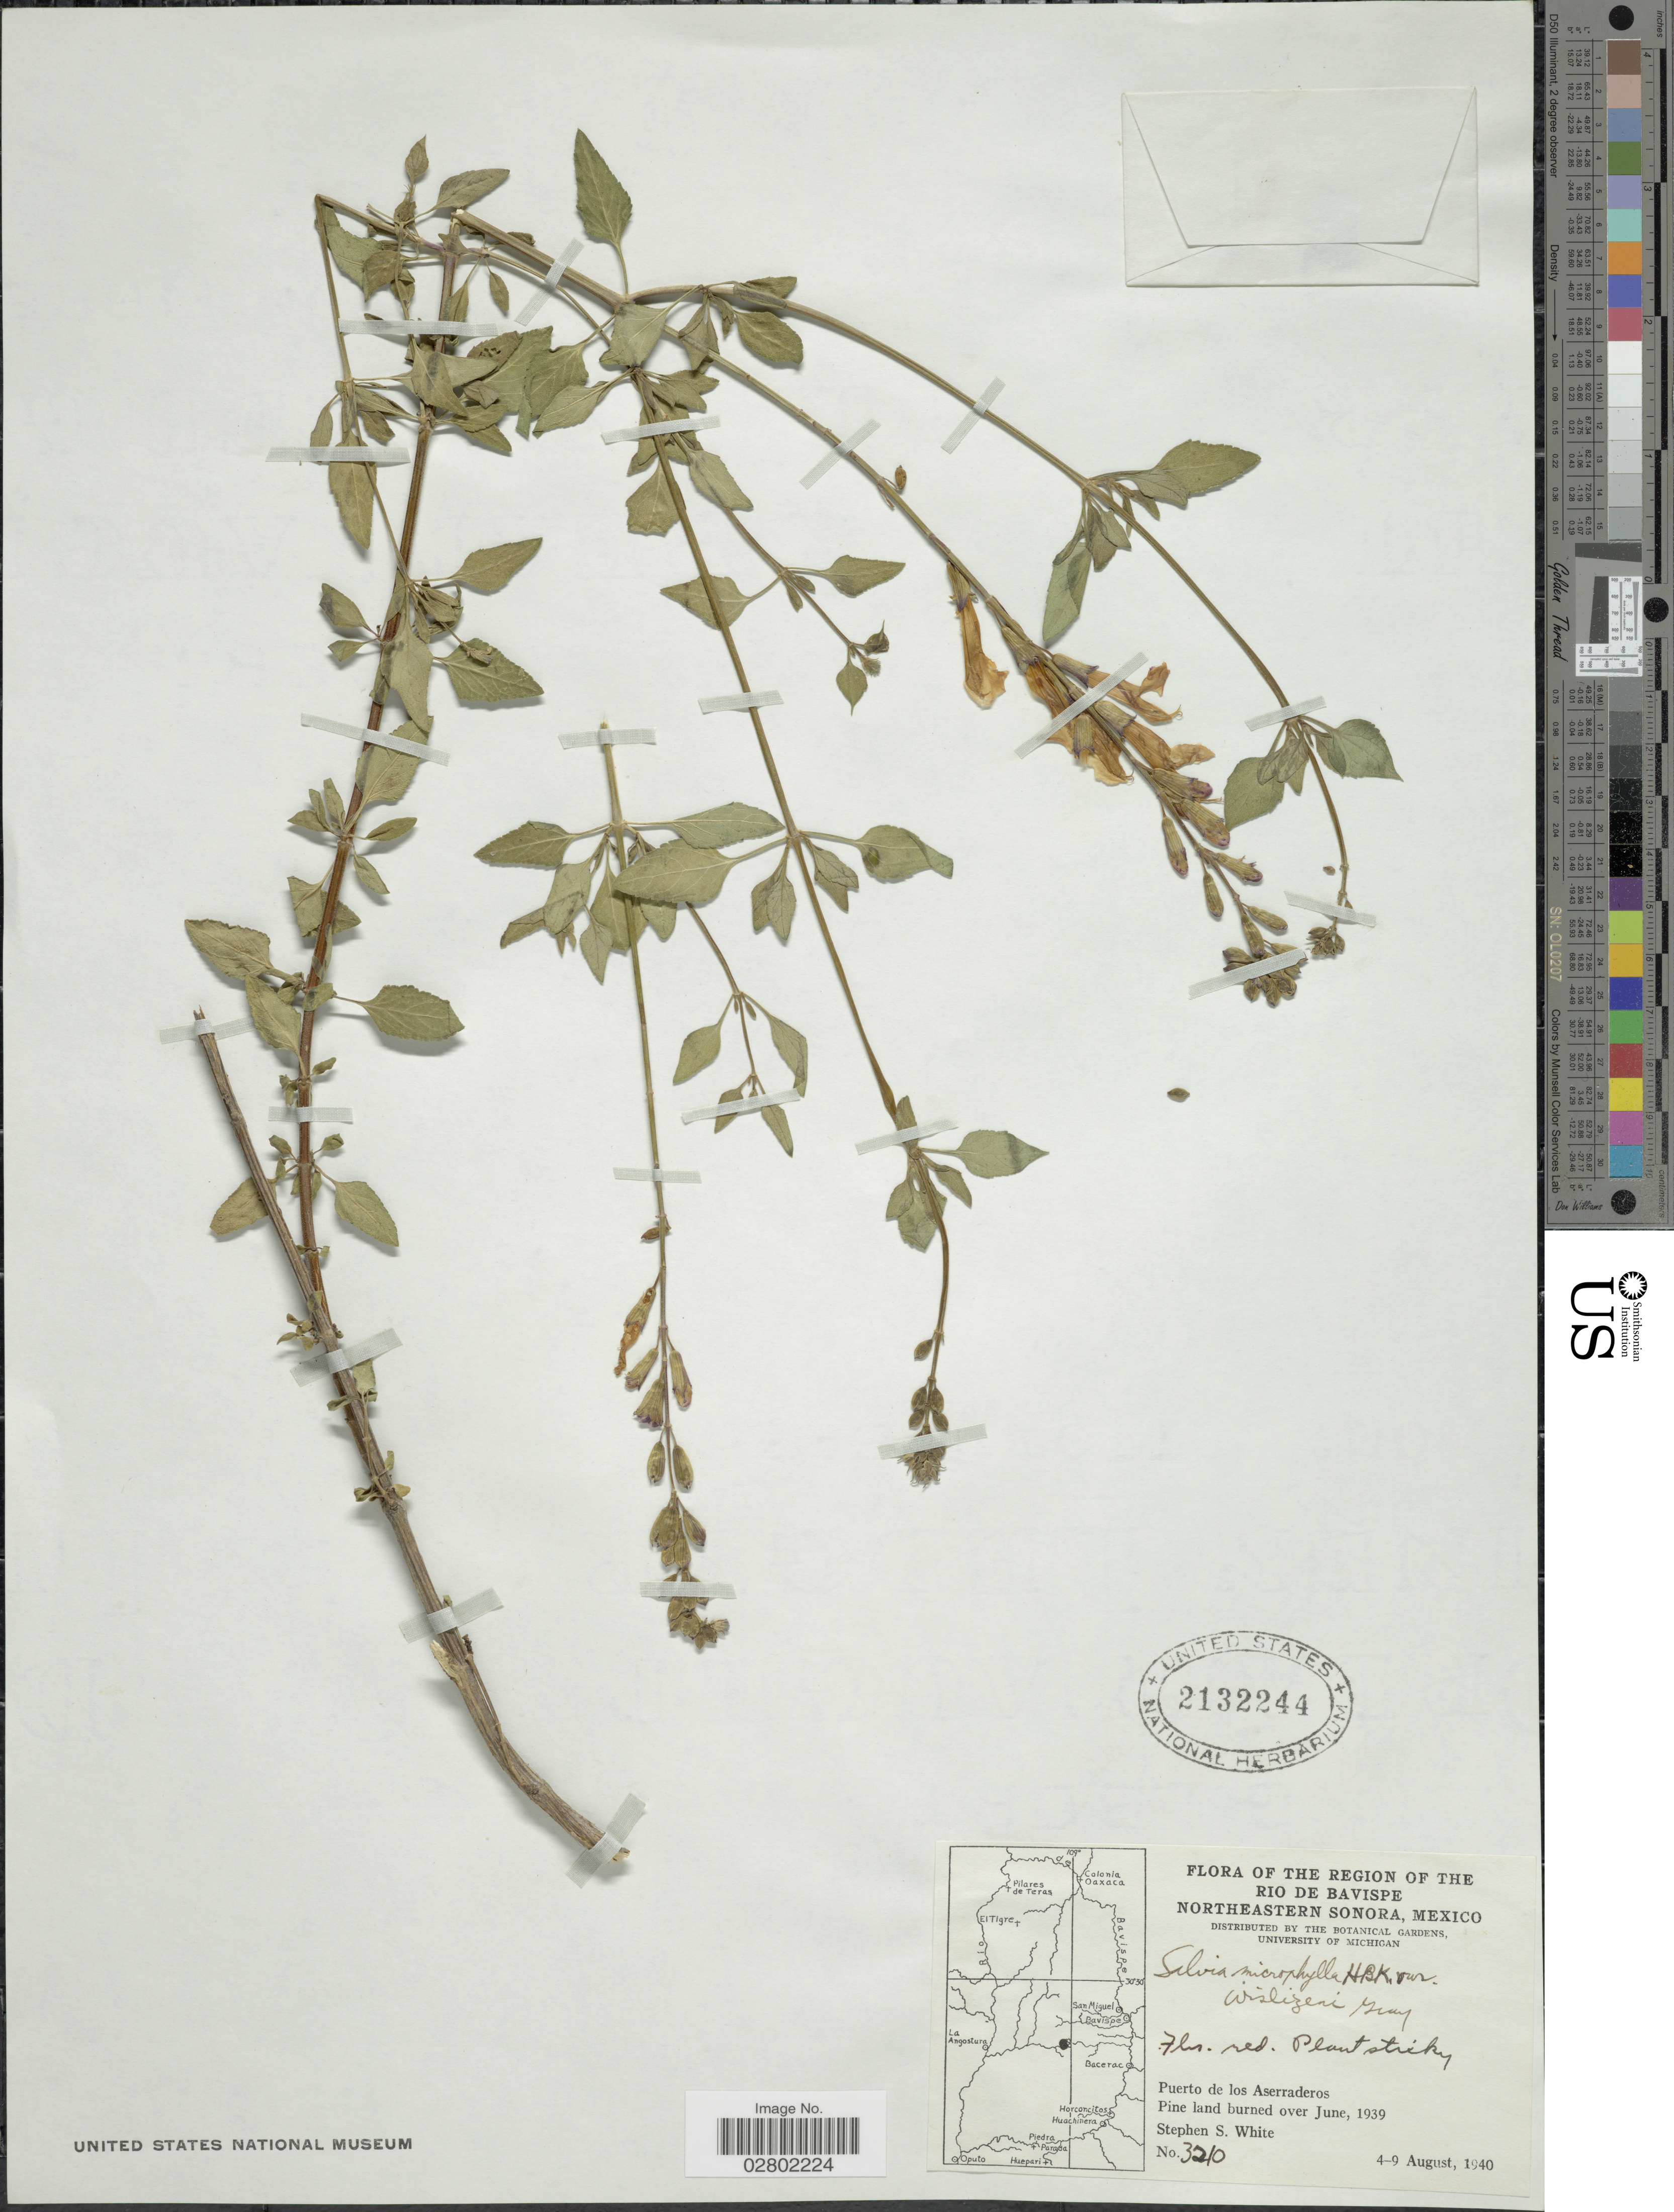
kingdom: Plantae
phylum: Tracheophyta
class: Magnoliopsida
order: Lamiales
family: Lamiaceae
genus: Salvia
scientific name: Salvia microphylla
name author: Kunth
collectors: S. S. White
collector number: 3210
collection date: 1940-08-04/1940-08-09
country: Mexico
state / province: Sonora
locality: Region of the Rio de Bavispe, Northeastern Sonora, Puerto de los Aserraderos.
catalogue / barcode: US 2132244